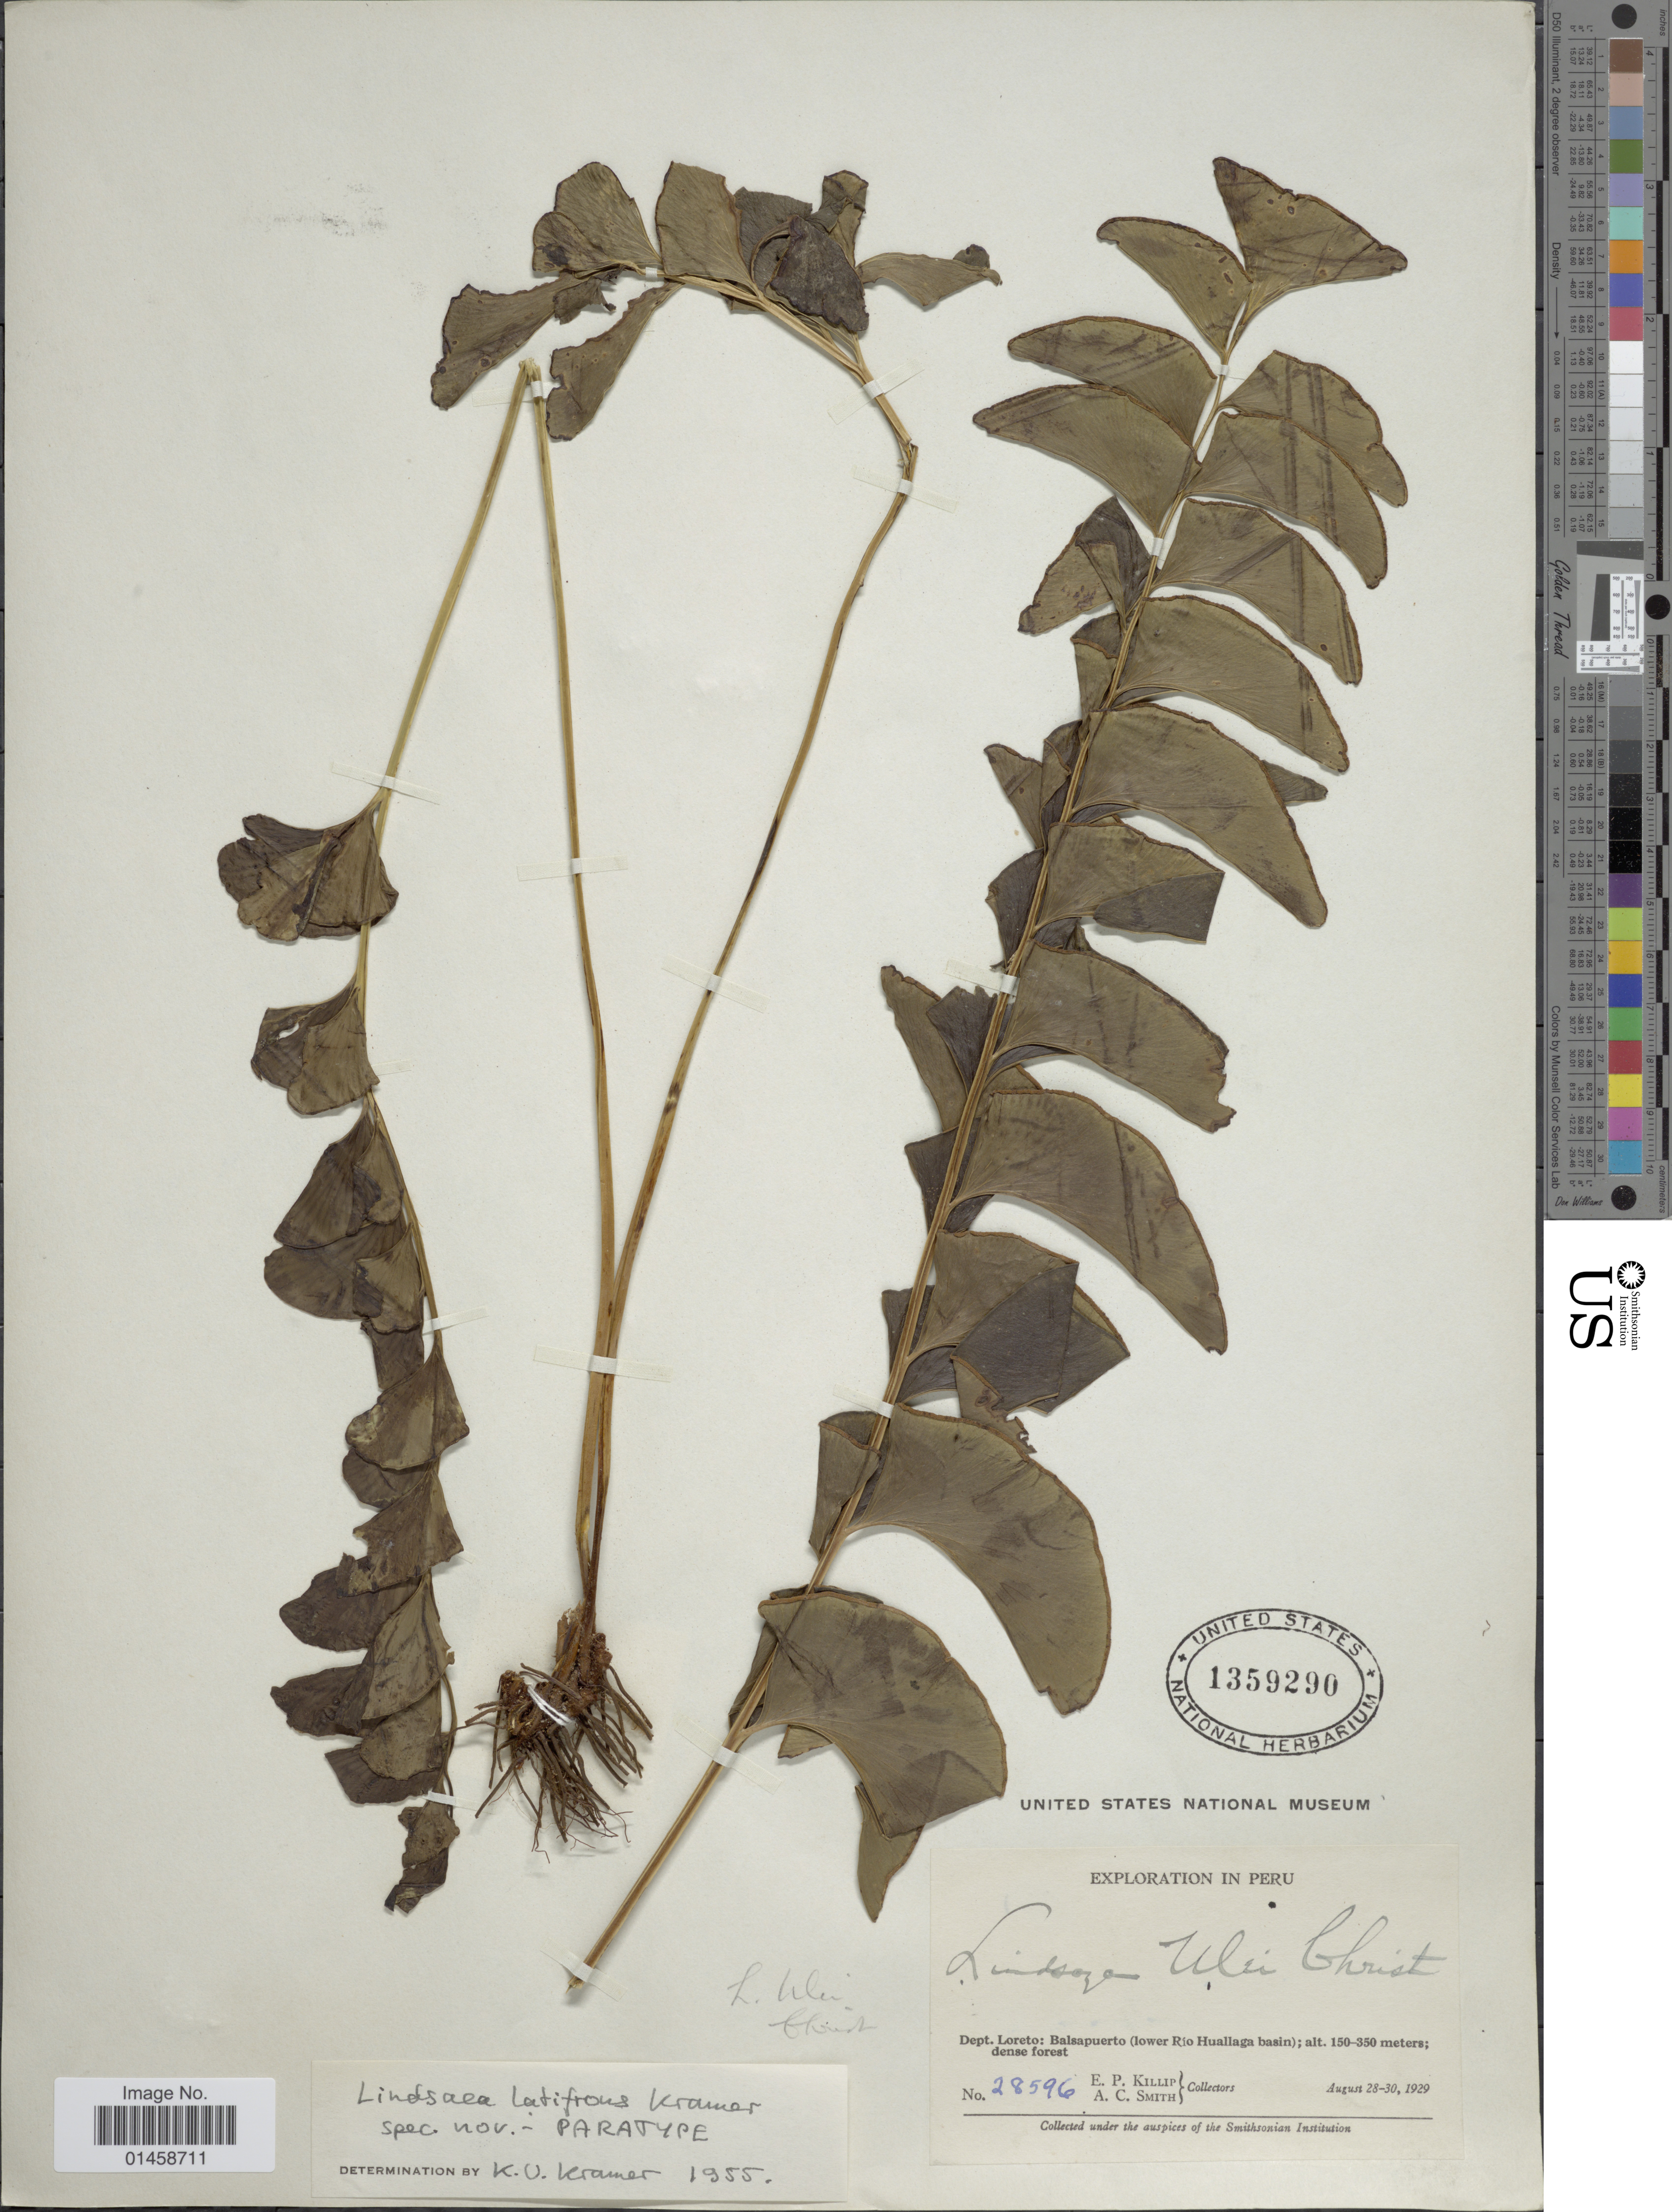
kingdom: Plantae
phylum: Tracheophyta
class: Polypodiopsida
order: Polypodiales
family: Lindsaeaceae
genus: Lindsaea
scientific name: Lindsaea hemiglossa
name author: K.U. Kramer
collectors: E. P. Killip & A. C. Smith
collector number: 28596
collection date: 1929-08-28/1929-08-30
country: Peru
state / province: Loreto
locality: Balsapuerto (lower Rio Huallaga Basin)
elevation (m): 150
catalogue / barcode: US 1359290